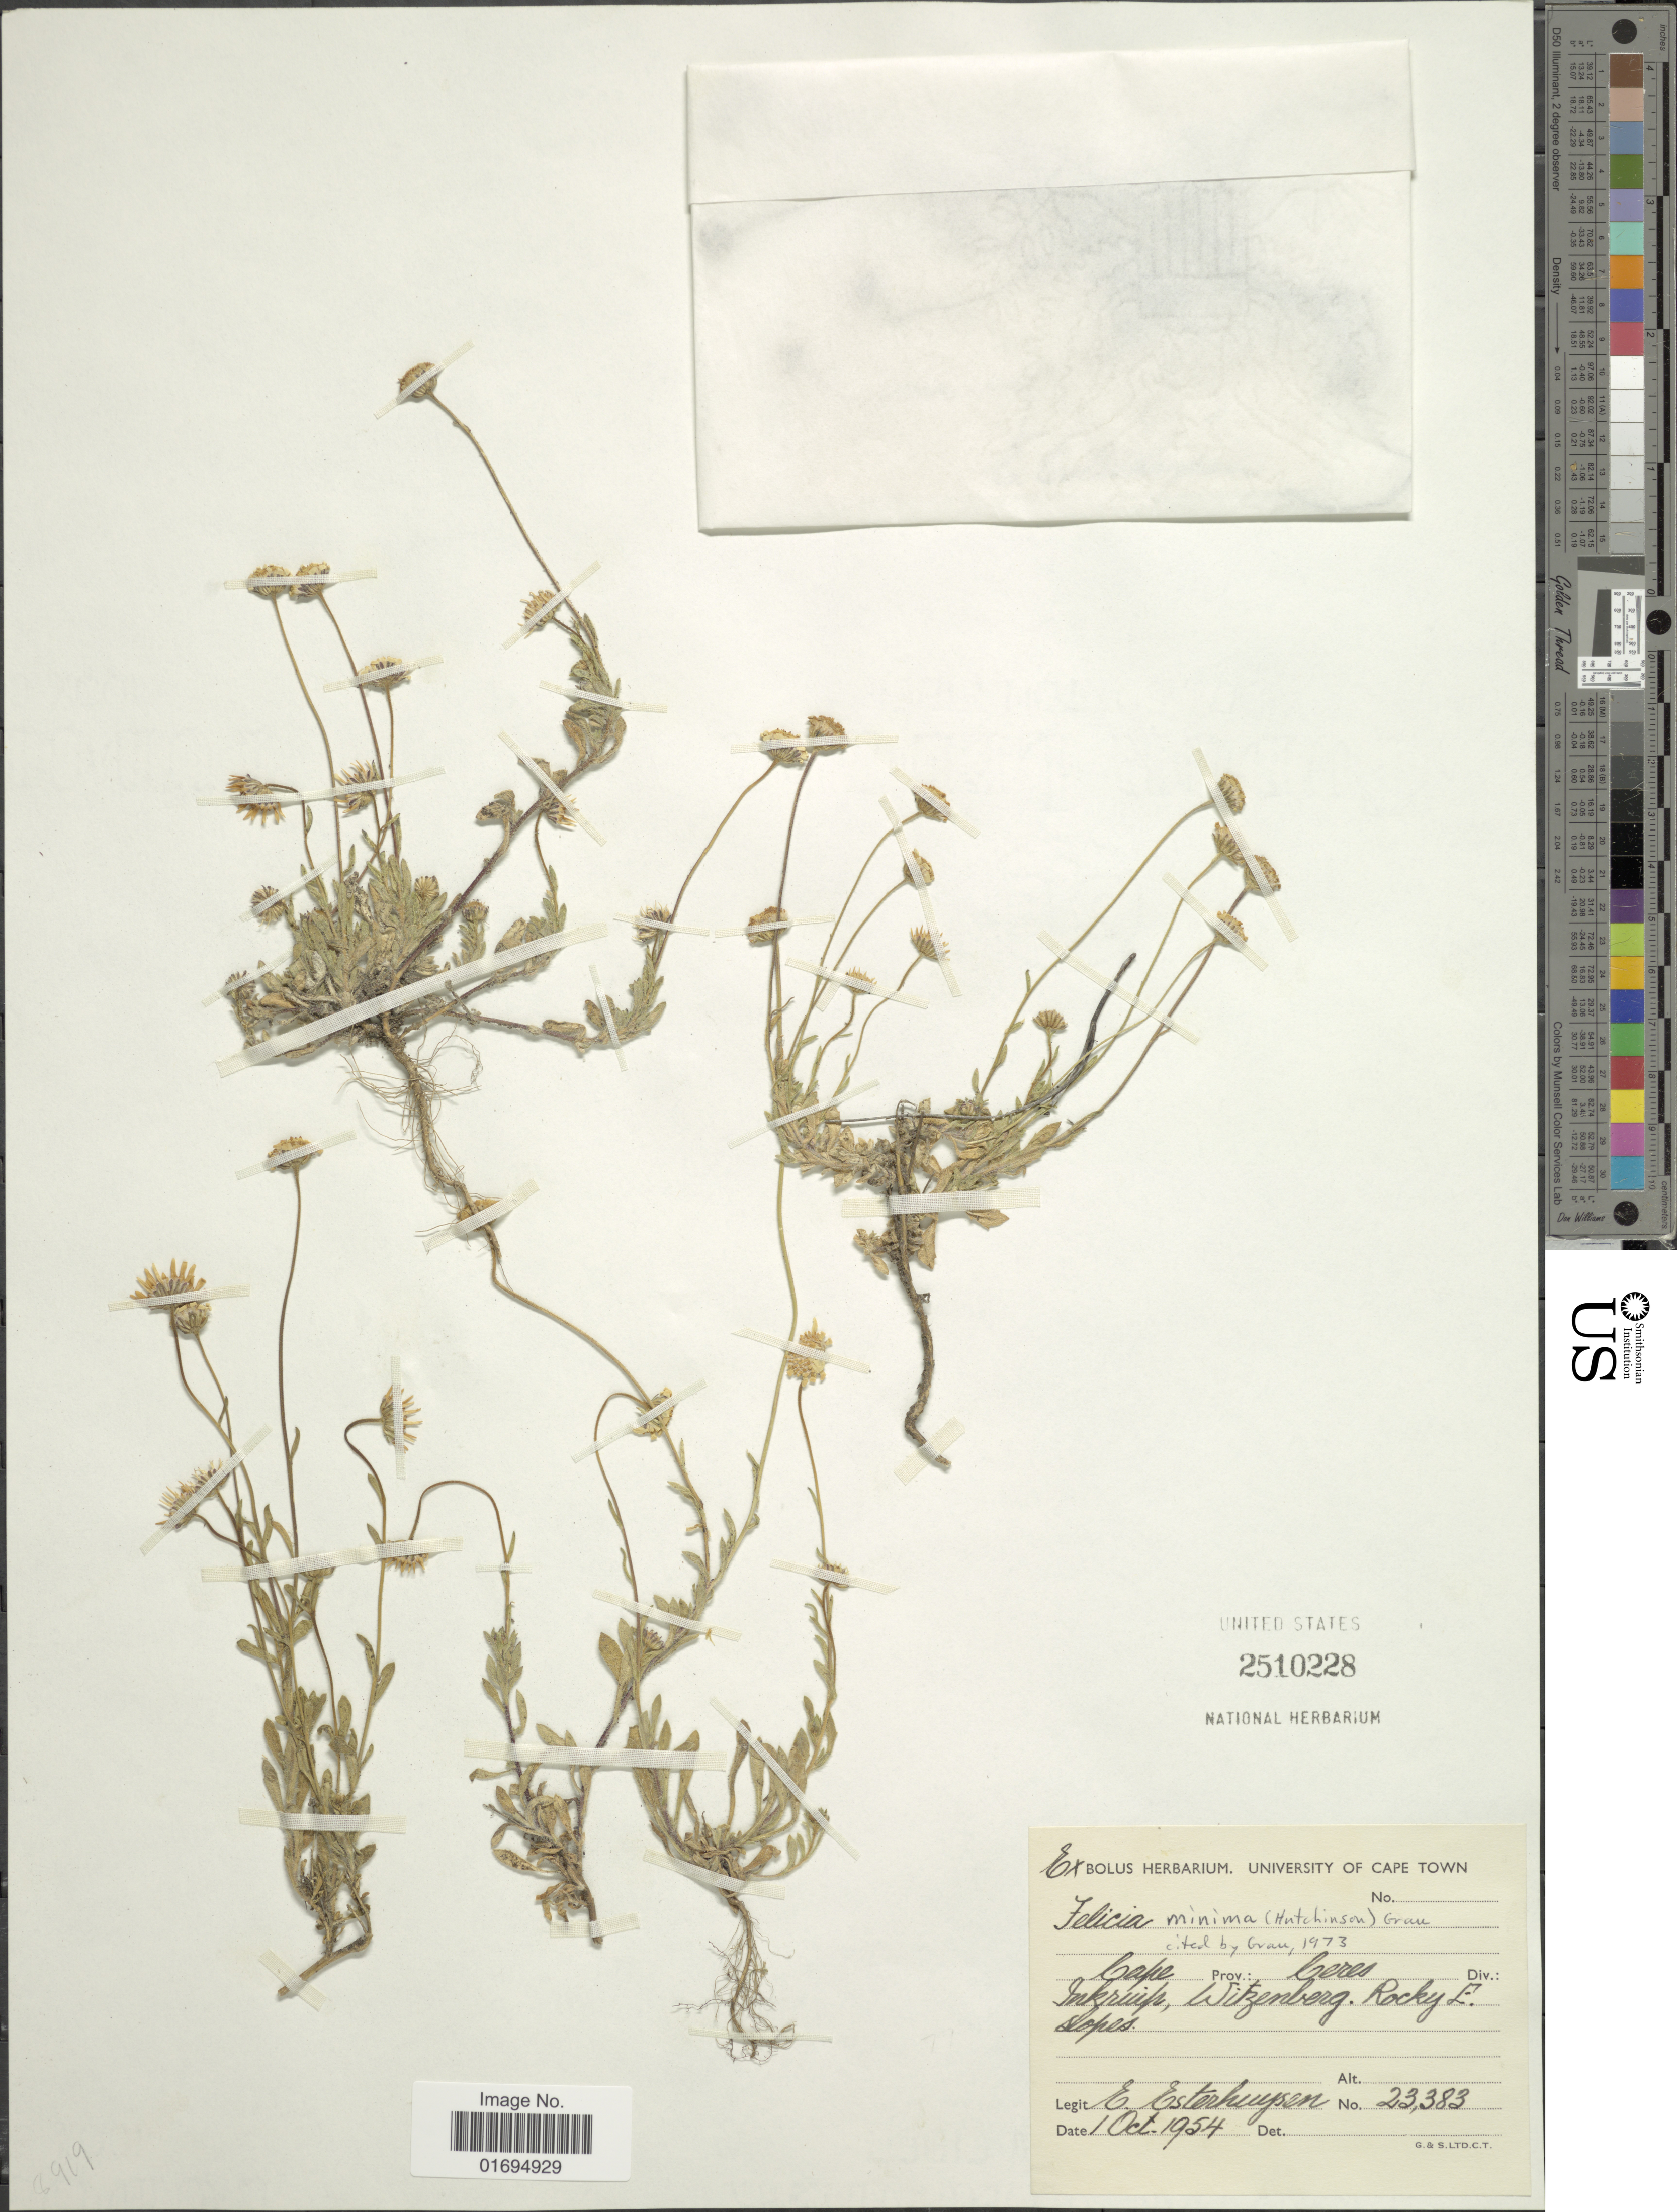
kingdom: Plantae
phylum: Tracheophyta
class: Magnoliopsida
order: Asterales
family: Asteraceae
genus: Felicia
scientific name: Felicia minima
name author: (Hutch.) Grau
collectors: E. E. Esterhuysen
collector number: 23383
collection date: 1954-10-01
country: South Africa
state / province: Western Cape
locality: Ceres, Inkruip, Witzenberg, Rocky E. slopes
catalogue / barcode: US 2510228